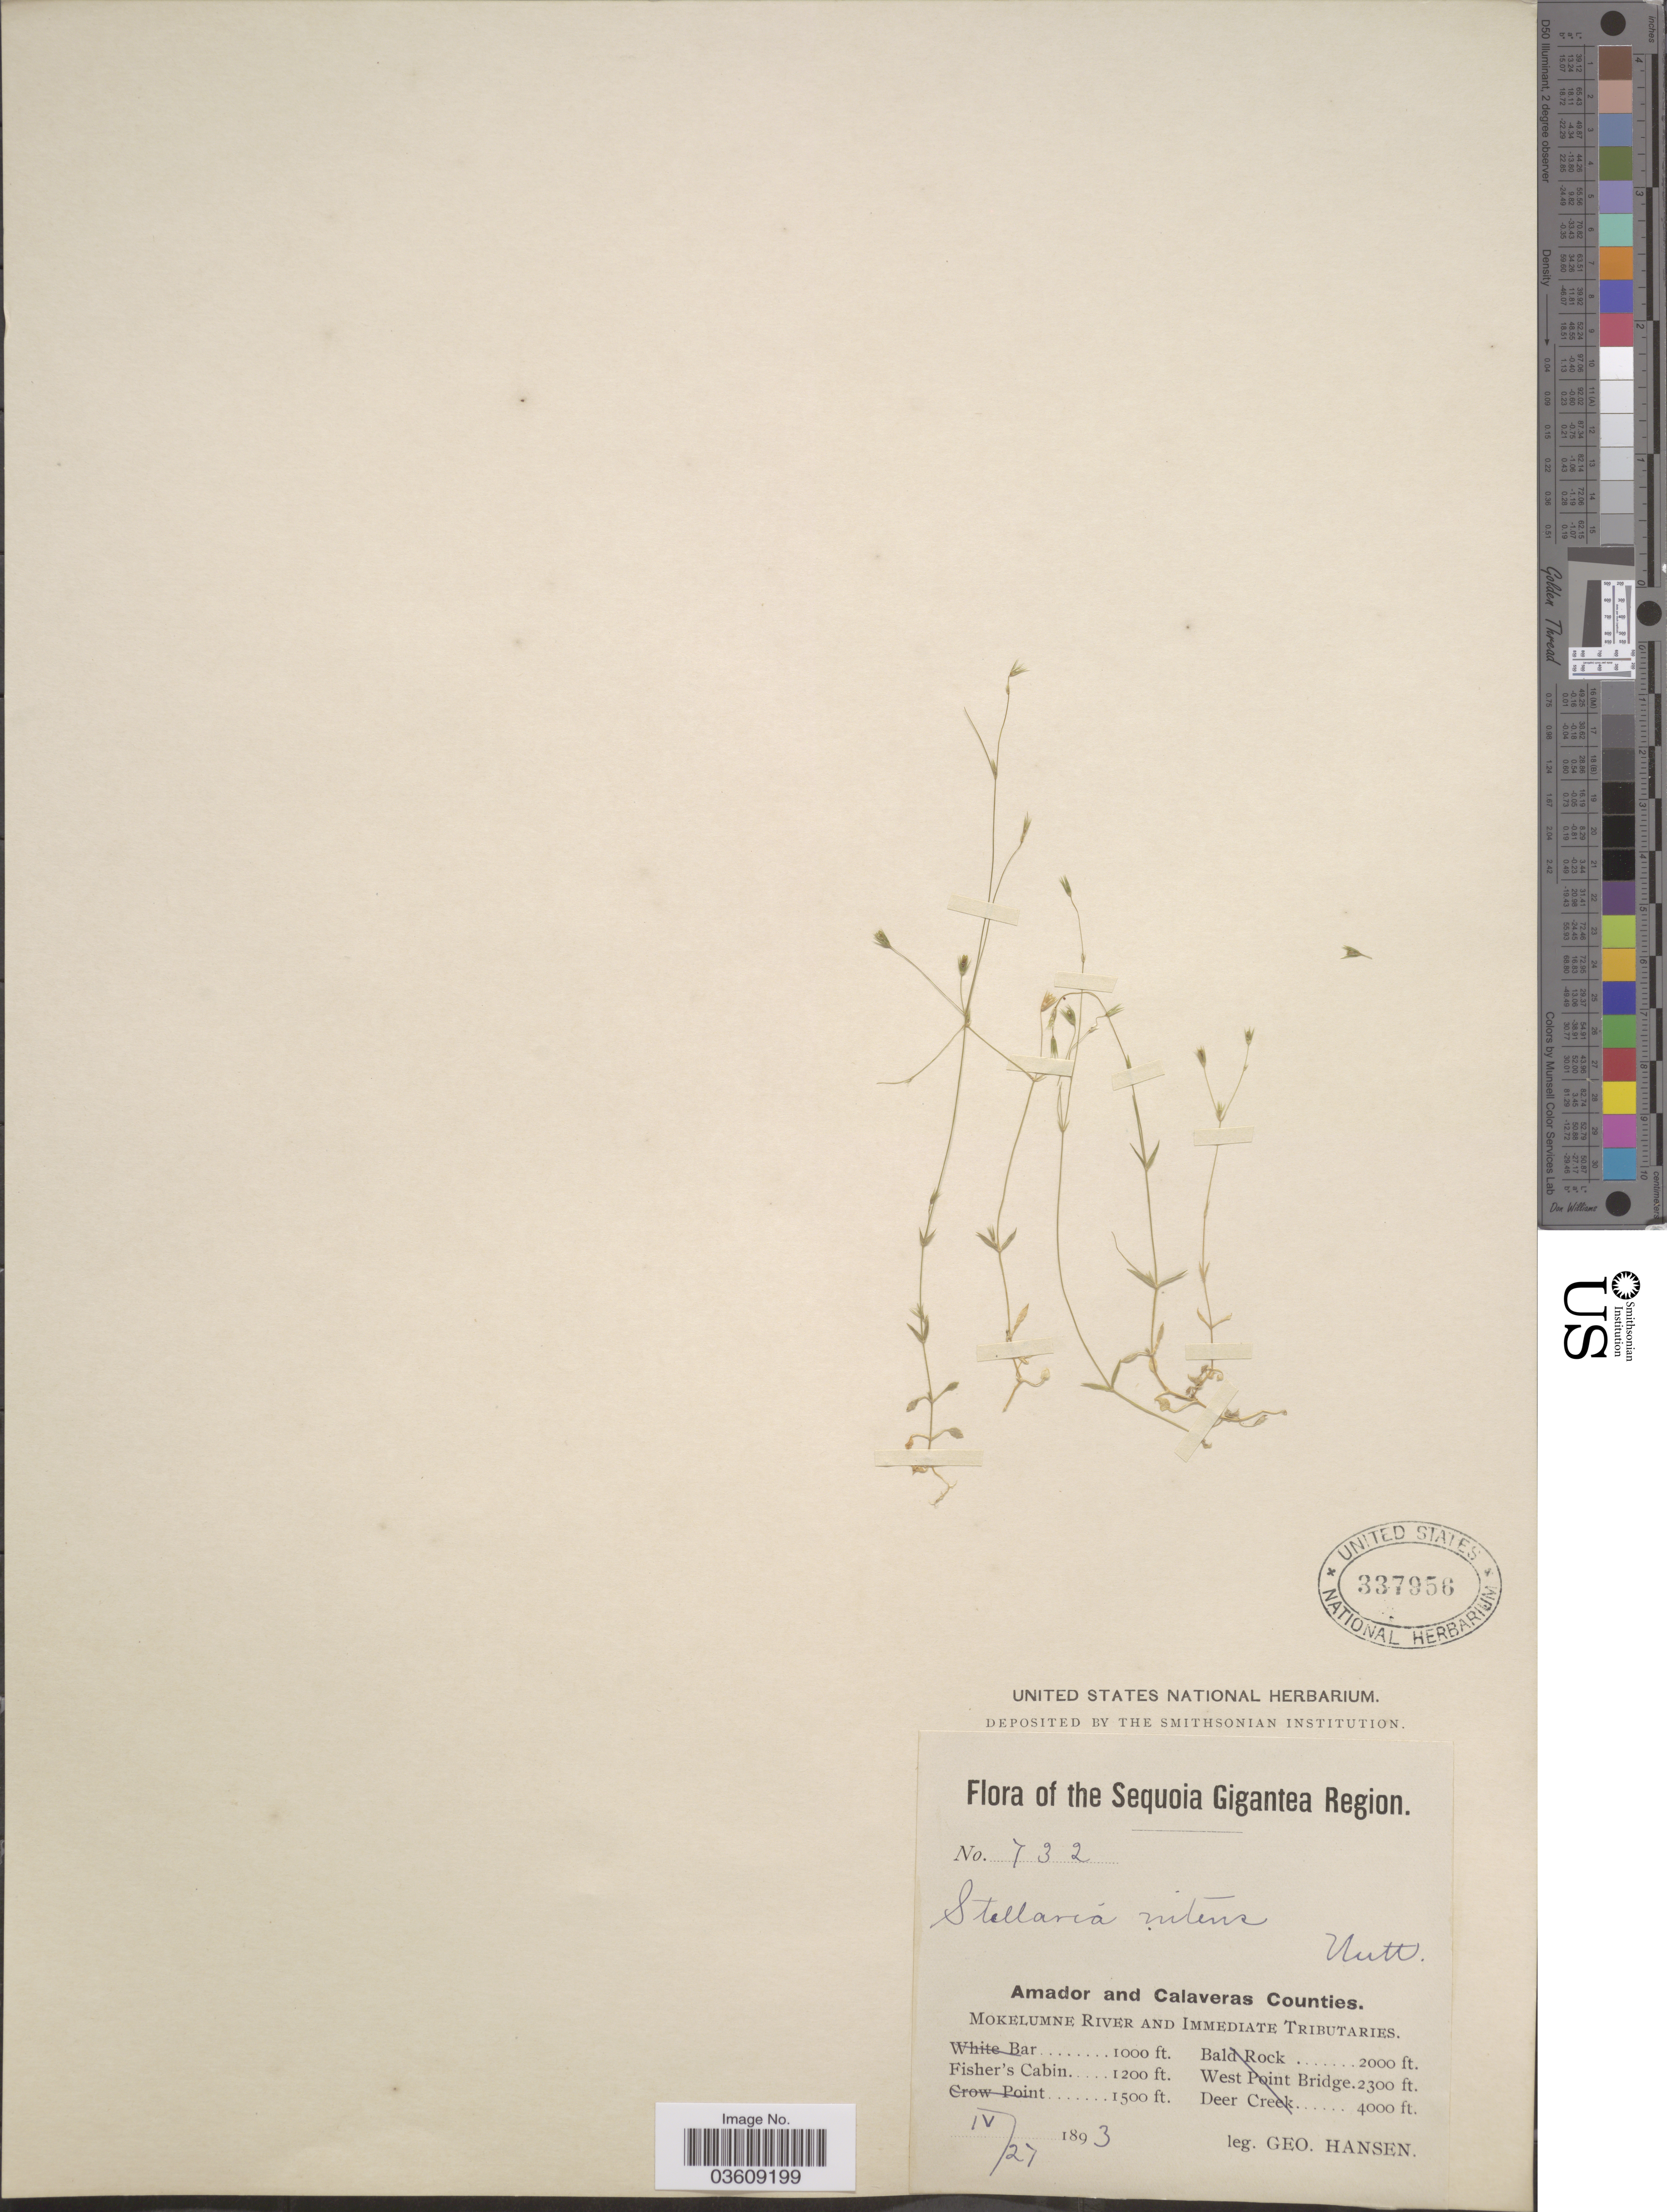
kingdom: Plantae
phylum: Tracheophyta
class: Magnoliopsida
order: Caryophyllales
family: Caryophyllaceae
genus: Stellaria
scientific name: Stellaria nitens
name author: Nutt.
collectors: G. Hansen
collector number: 732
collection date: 1893-04-27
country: United States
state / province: California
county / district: Calaveras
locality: Sequoia Gigantea Region. Amador and Calaveras Counties. Mokelumne River and Immediate Tributaries. Fisher's Cabin.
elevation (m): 366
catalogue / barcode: US 337956